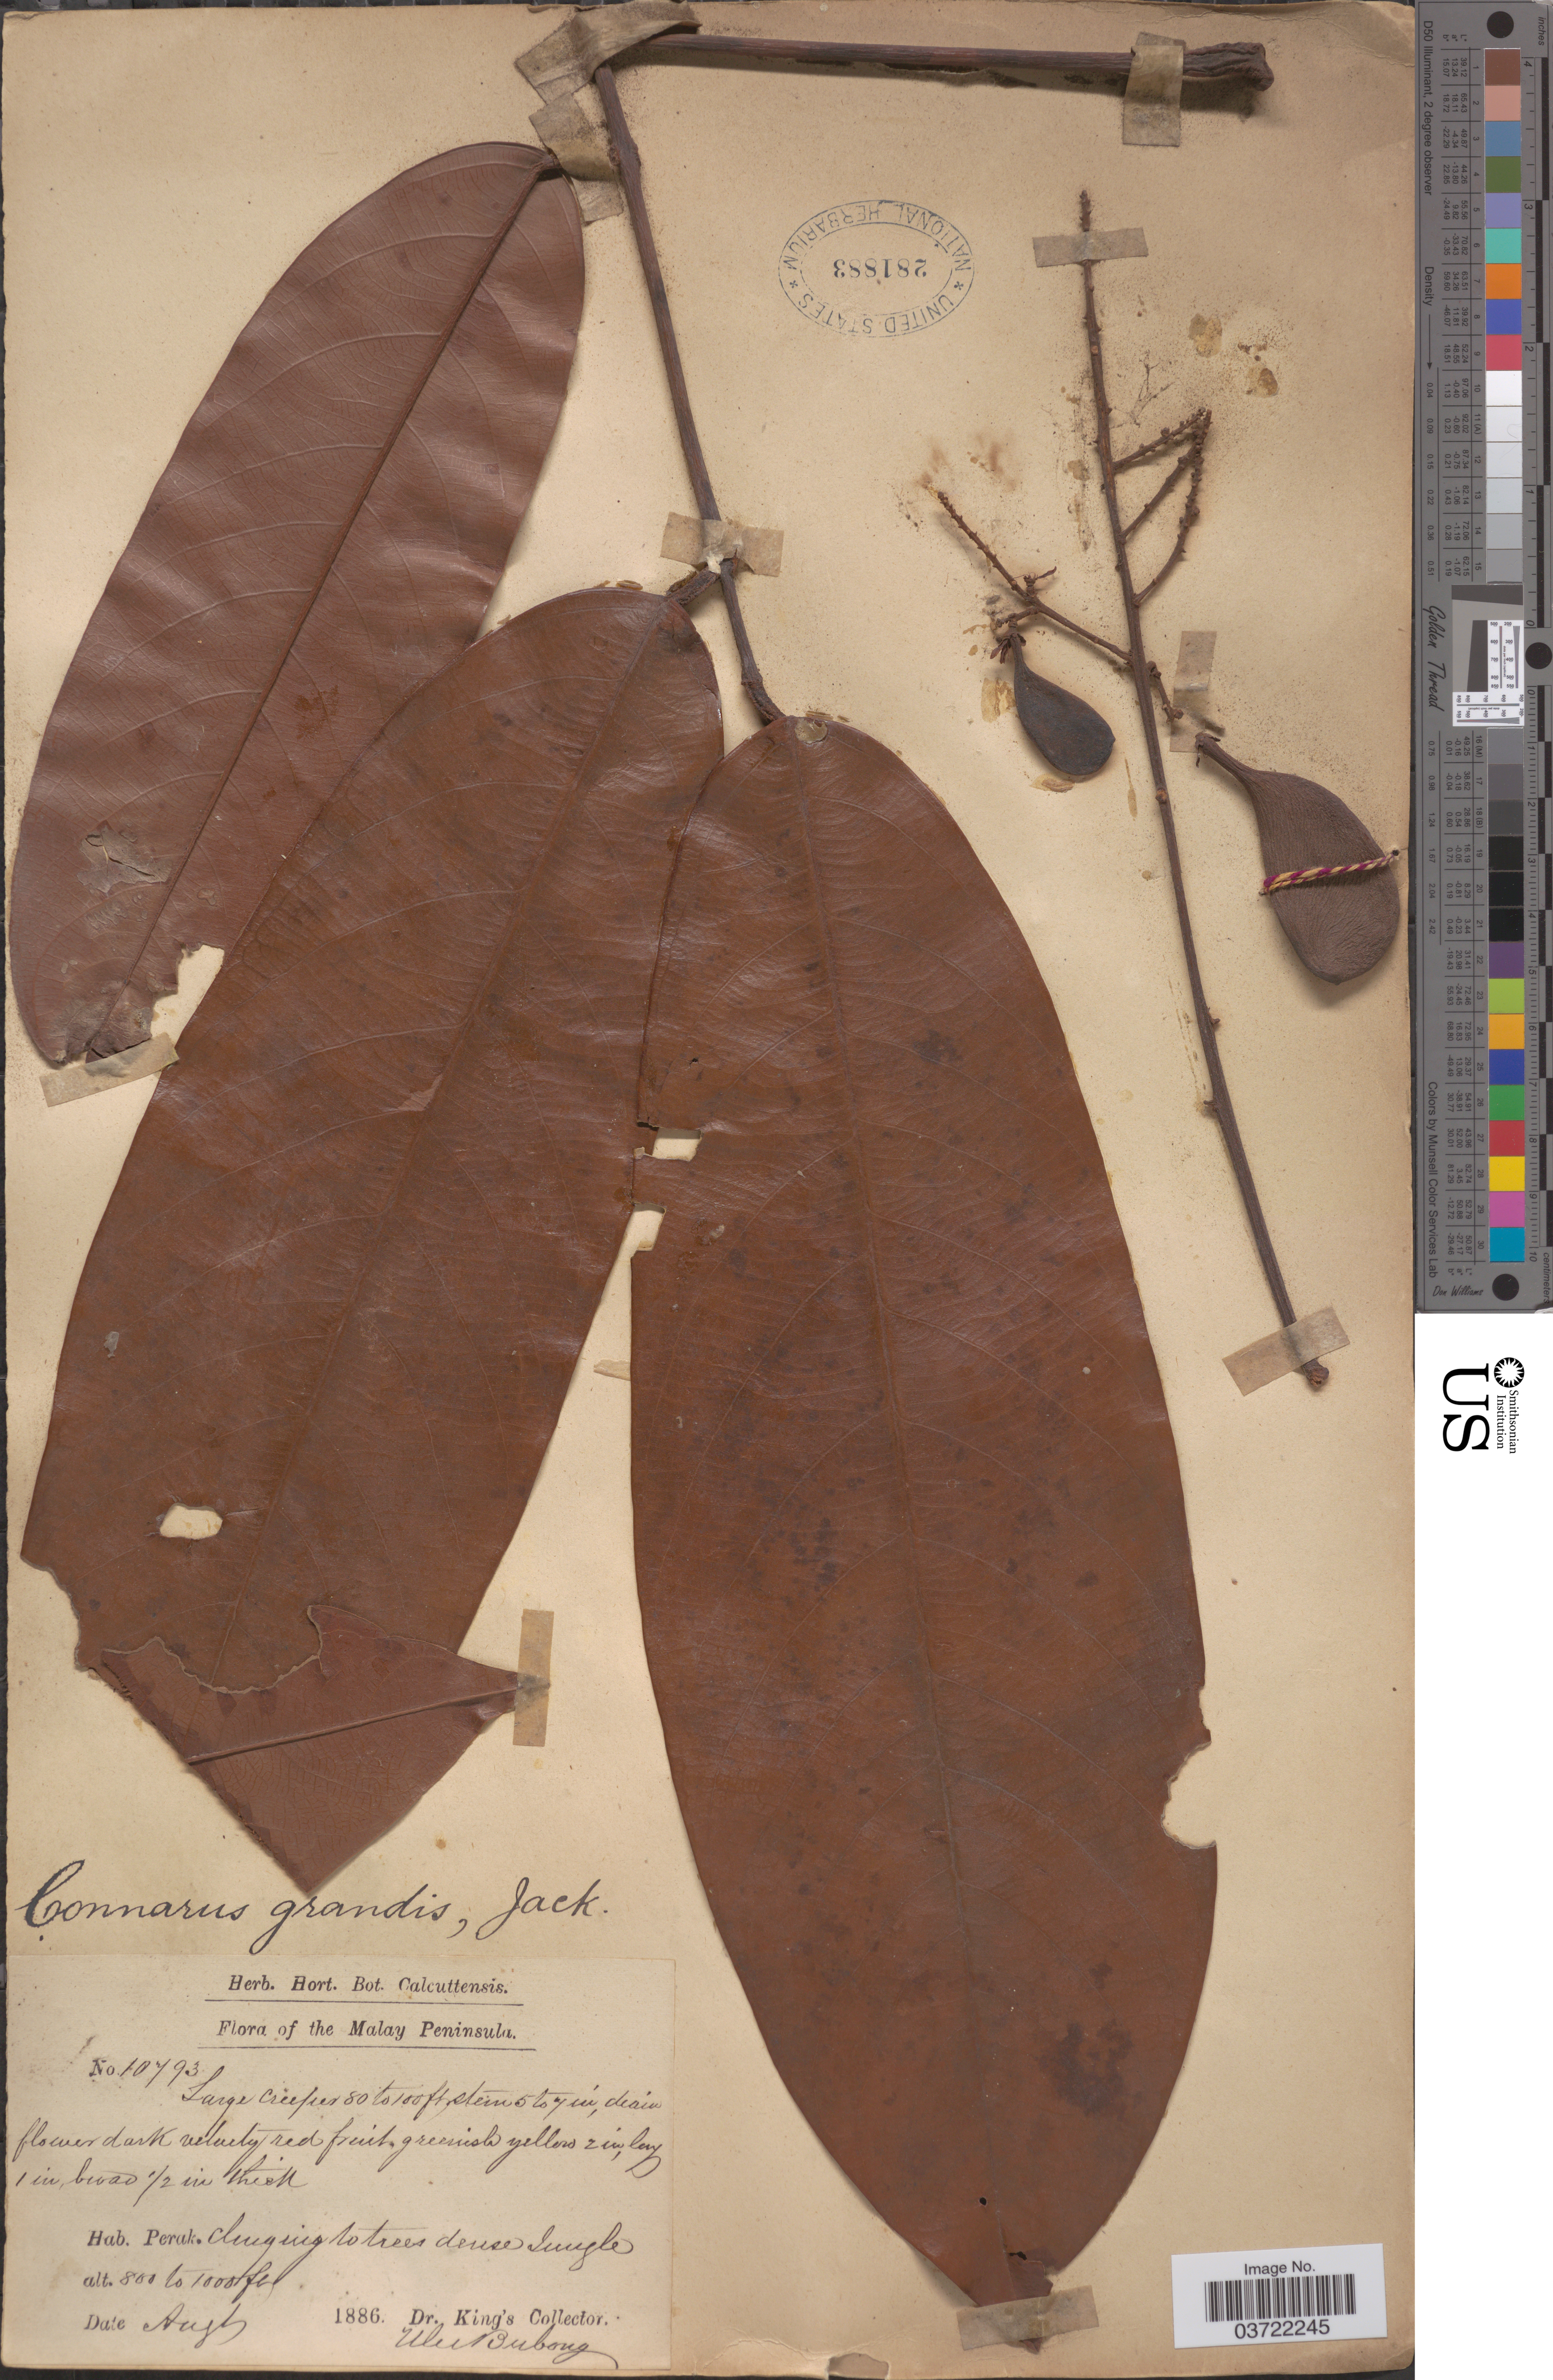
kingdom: Plantae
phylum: Tracheophyta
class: Magnoliopsida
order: Oxalidales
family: Connaraceae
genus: Connarus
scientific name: Connarus grandis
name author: Jack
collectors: Dr. King's collector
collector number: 10793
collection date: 1886-08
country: Malaysia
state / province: Perak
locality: The Malay Peninsula. Ulu Bubong.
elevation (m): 244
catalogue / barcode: US 281883